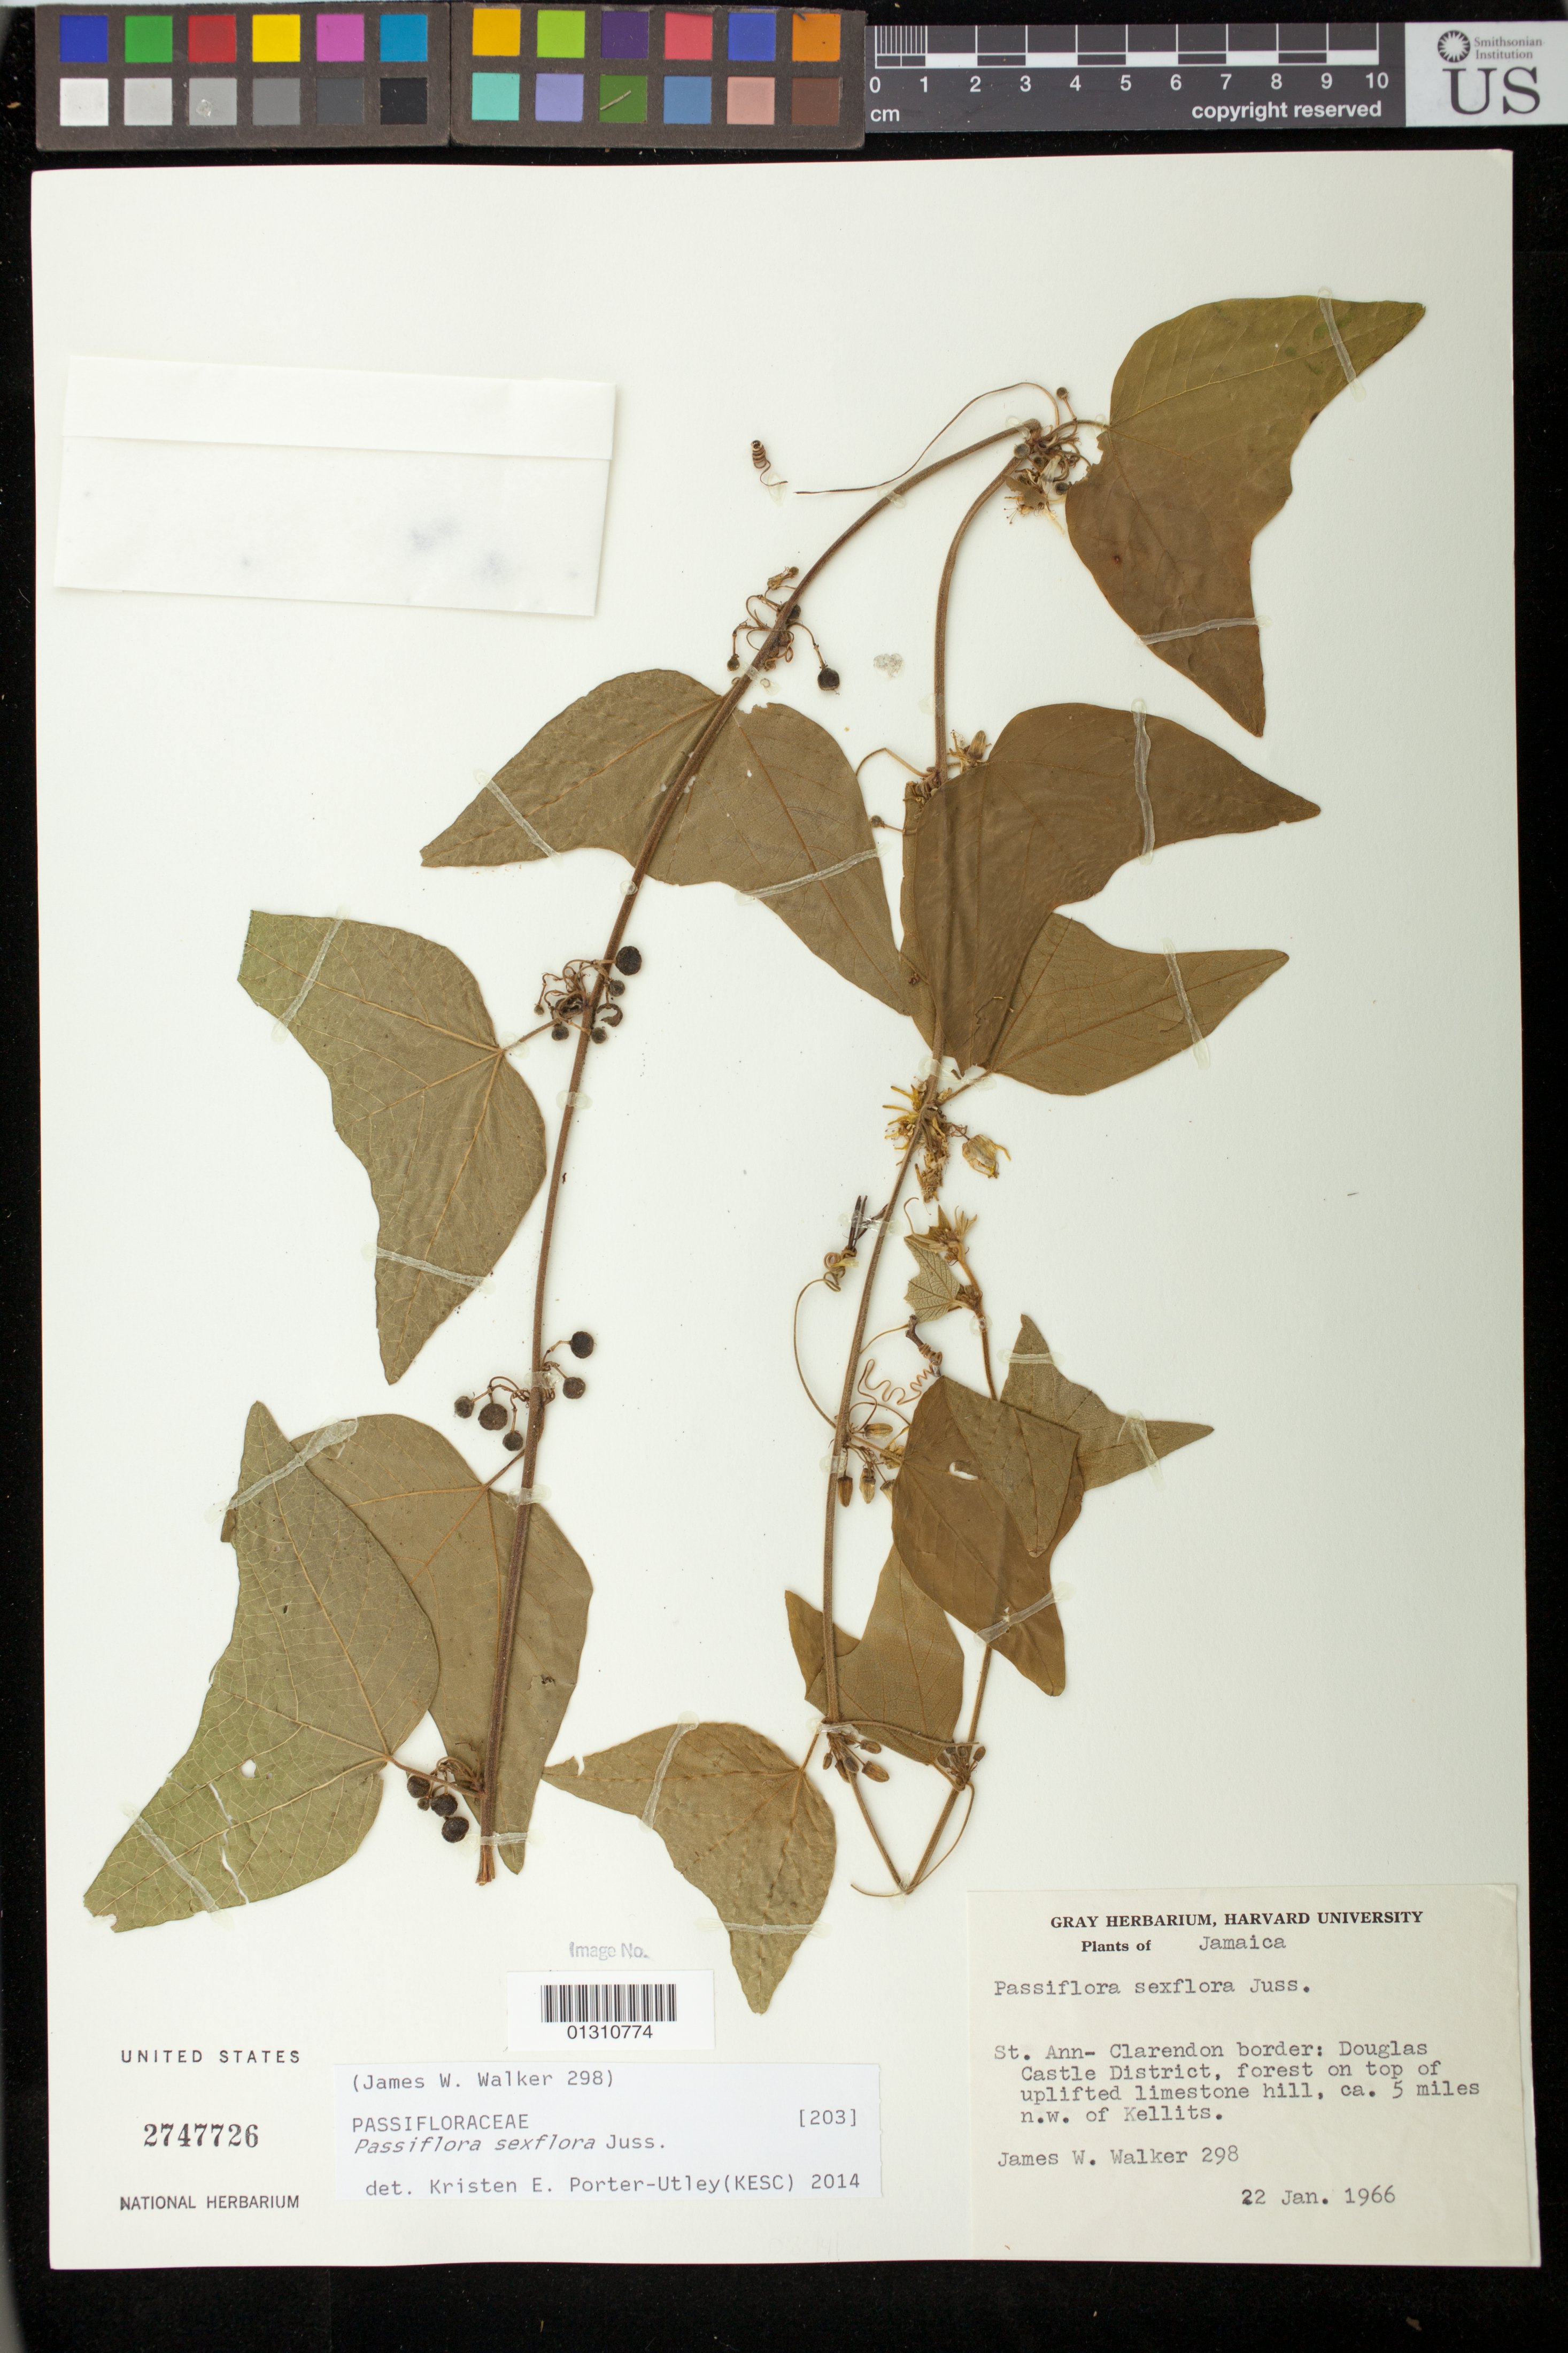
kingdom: Plantae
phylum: Tracheophyta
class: Magnoliopsida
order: Malpighiales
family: Passifloraceae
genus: Passiflora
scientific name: Passiflora sexflora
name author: Juss.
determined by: Porter-Utley, Kristen E.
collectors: J. W. Walker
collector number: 298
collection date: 1966-01-22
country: Jamaica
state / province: Clarendon / Saint Ann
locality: St. Ann- Clarendon border: Douglas Castle District, 5 miles NW of Kellits.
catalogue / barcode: US 2747726